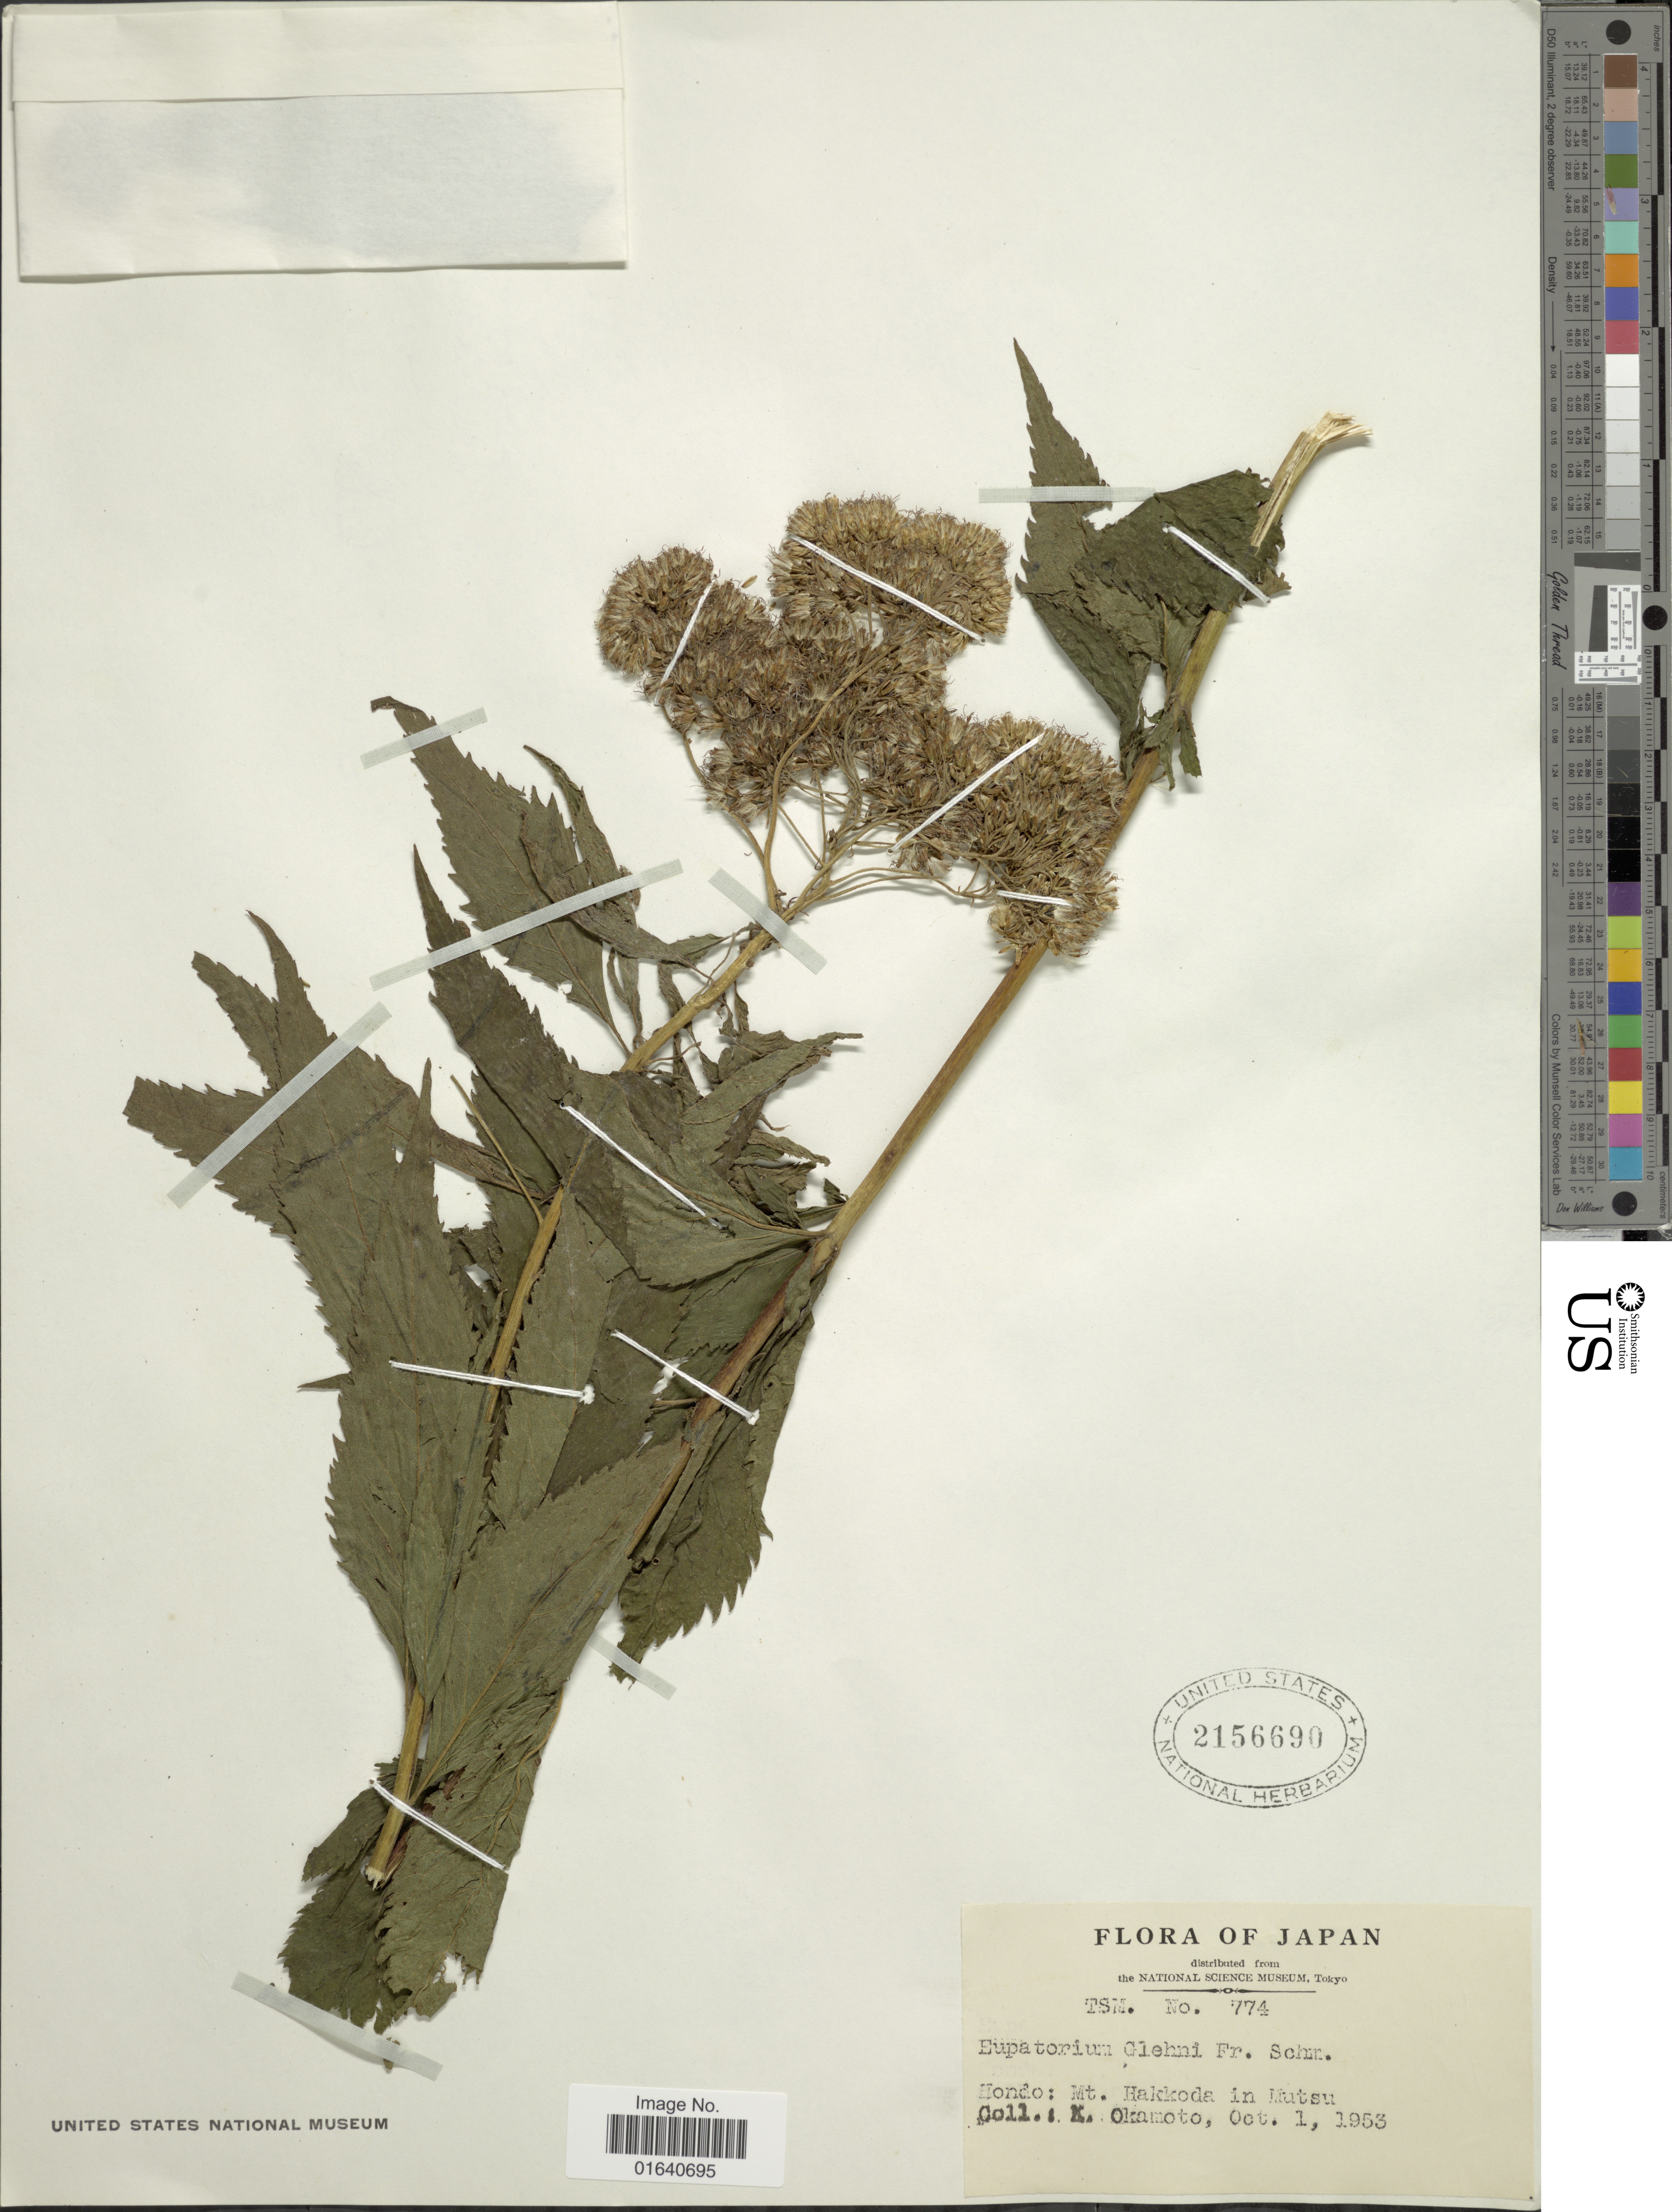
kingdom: Plantae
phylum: Tracheophyta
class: Magnoliopsida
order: Asterales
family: Asteraceae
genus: Eupatorium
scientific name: Eupatorium glehni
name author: F. Schmidt ex Trautv.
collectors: K. Okamoto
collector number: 774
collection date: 1953-10-01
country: Japan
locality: Hondo: Mt. Hakkoda in Mutsu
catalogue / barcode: US 2156690